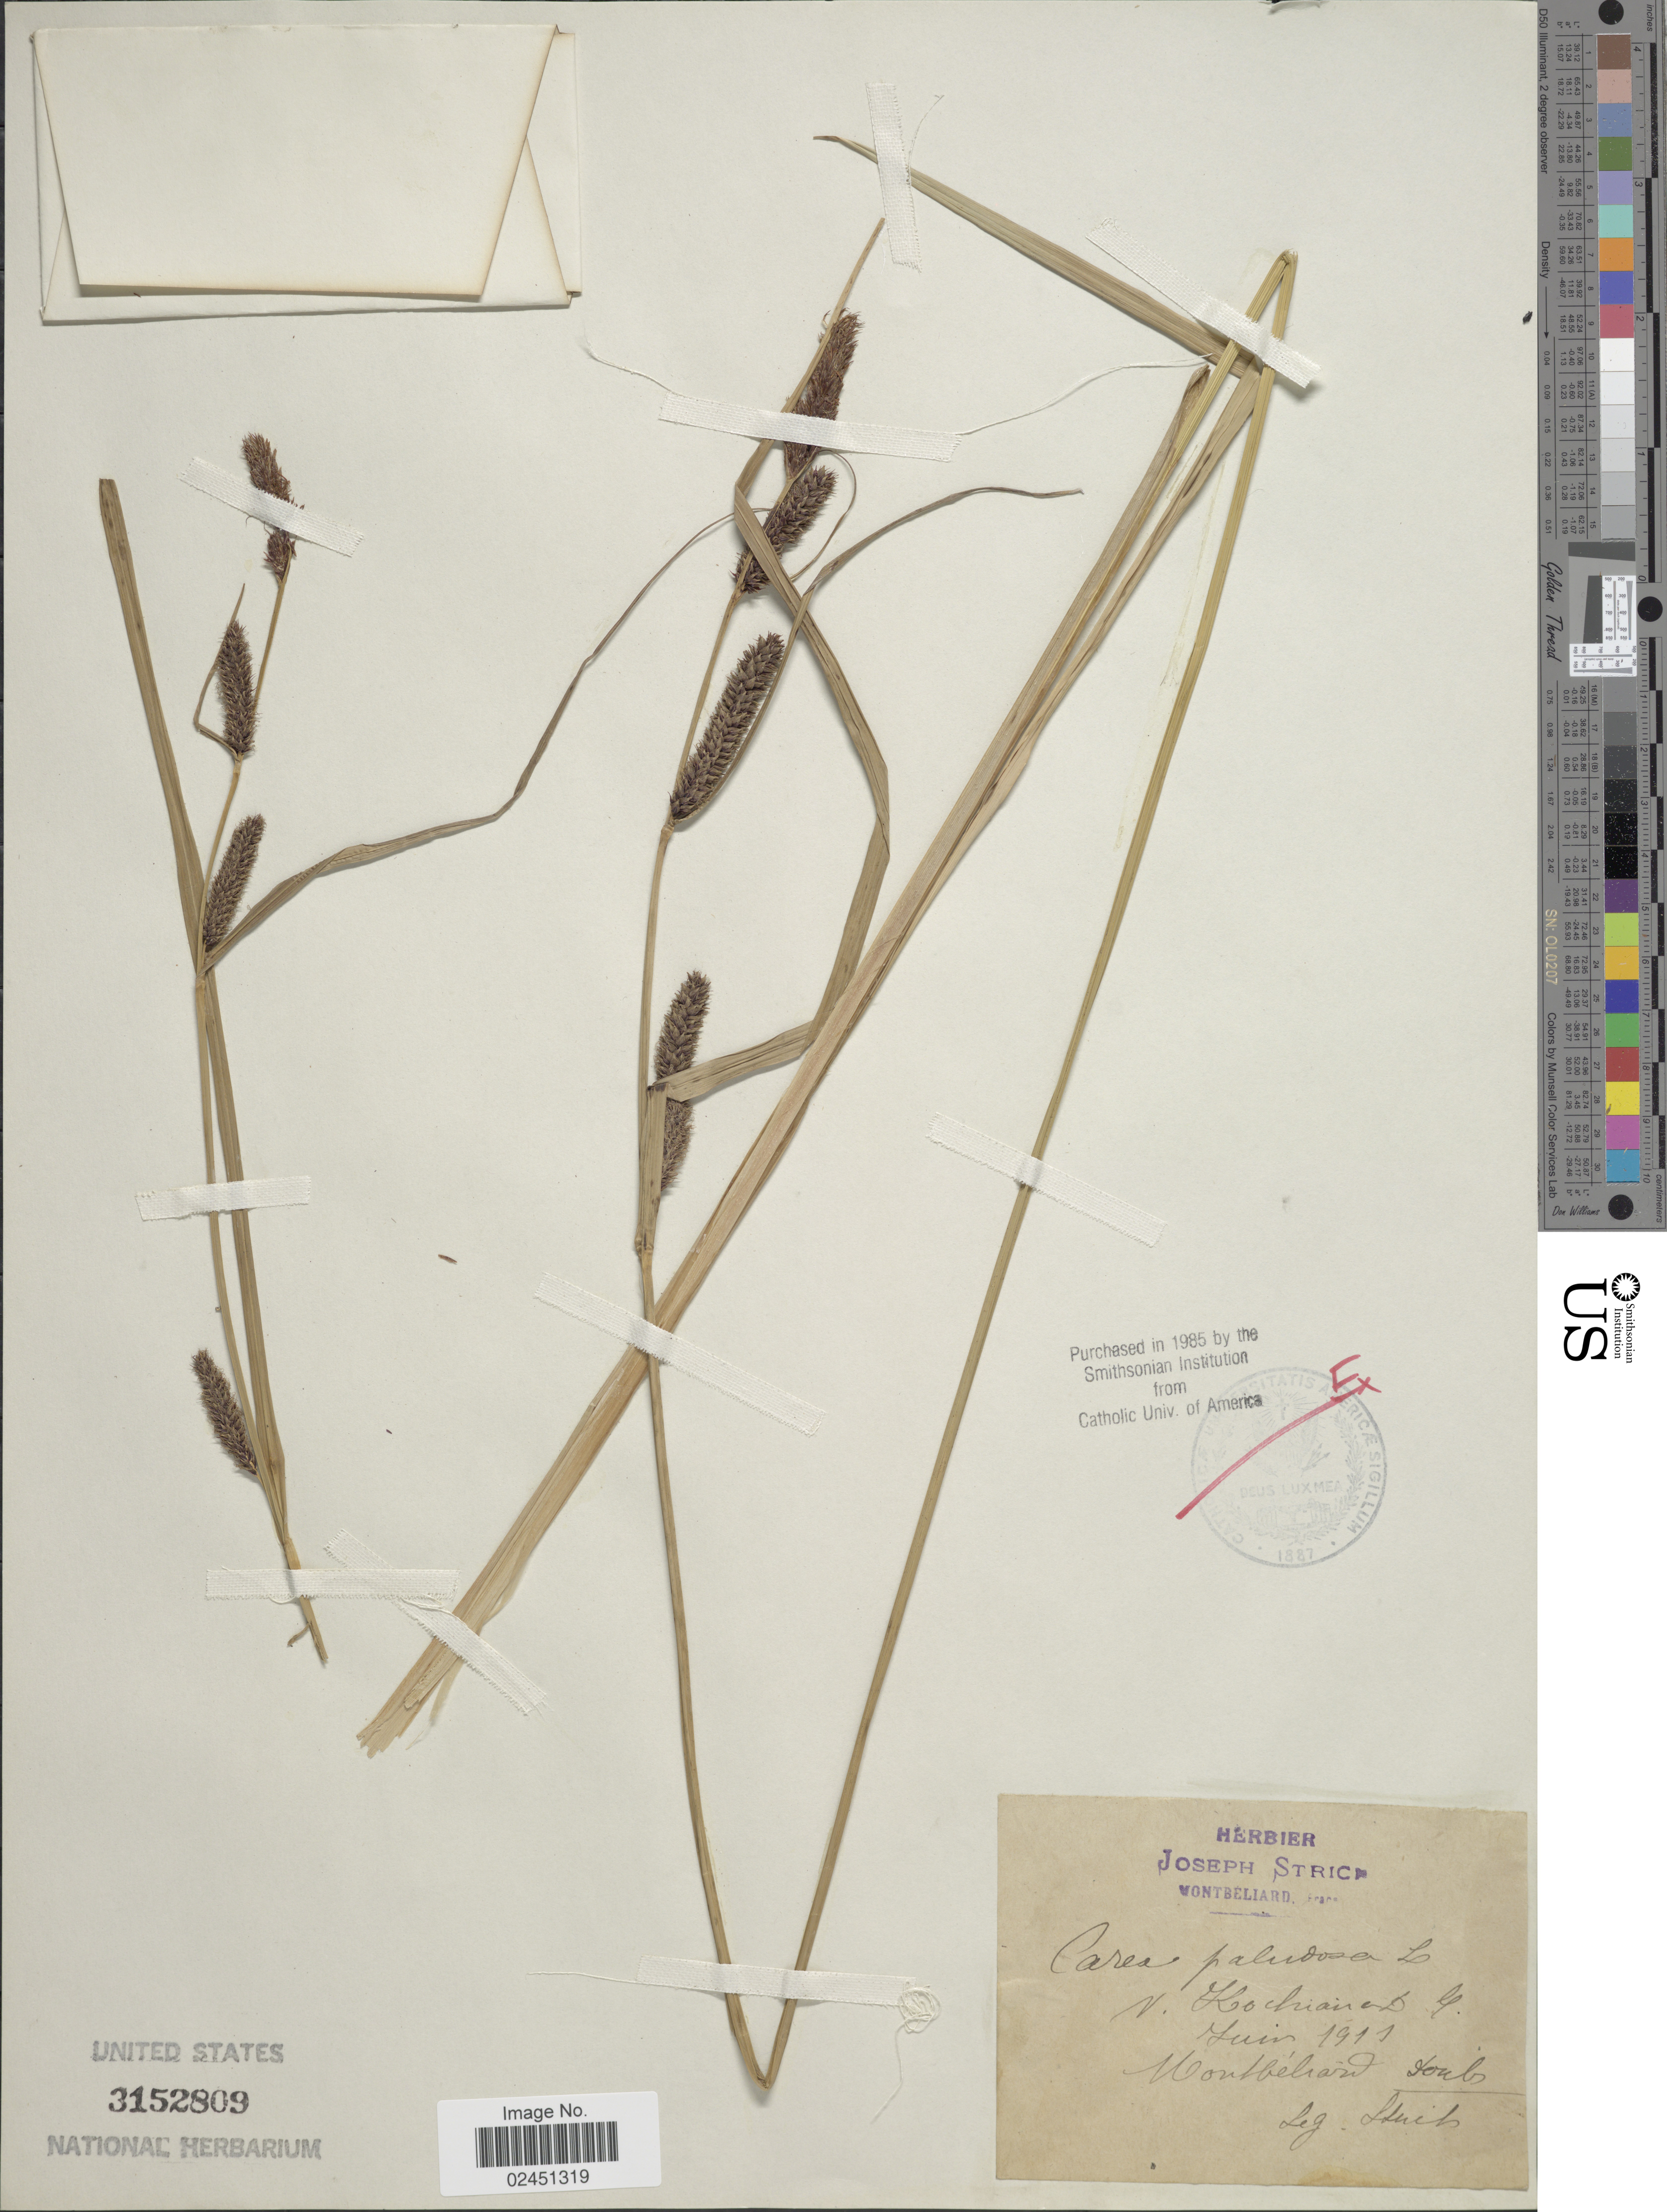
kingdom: Plantae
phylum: Tracheophyta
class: Liliopsida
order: Poales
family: Cyperaceae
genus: Carex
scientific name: Carex acutiformis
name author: Ehrh.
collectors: J. Strick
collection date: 1911-06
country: France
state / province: Bourgogne-Franche-Comté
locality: Montbéliard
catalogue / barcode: US 3152809